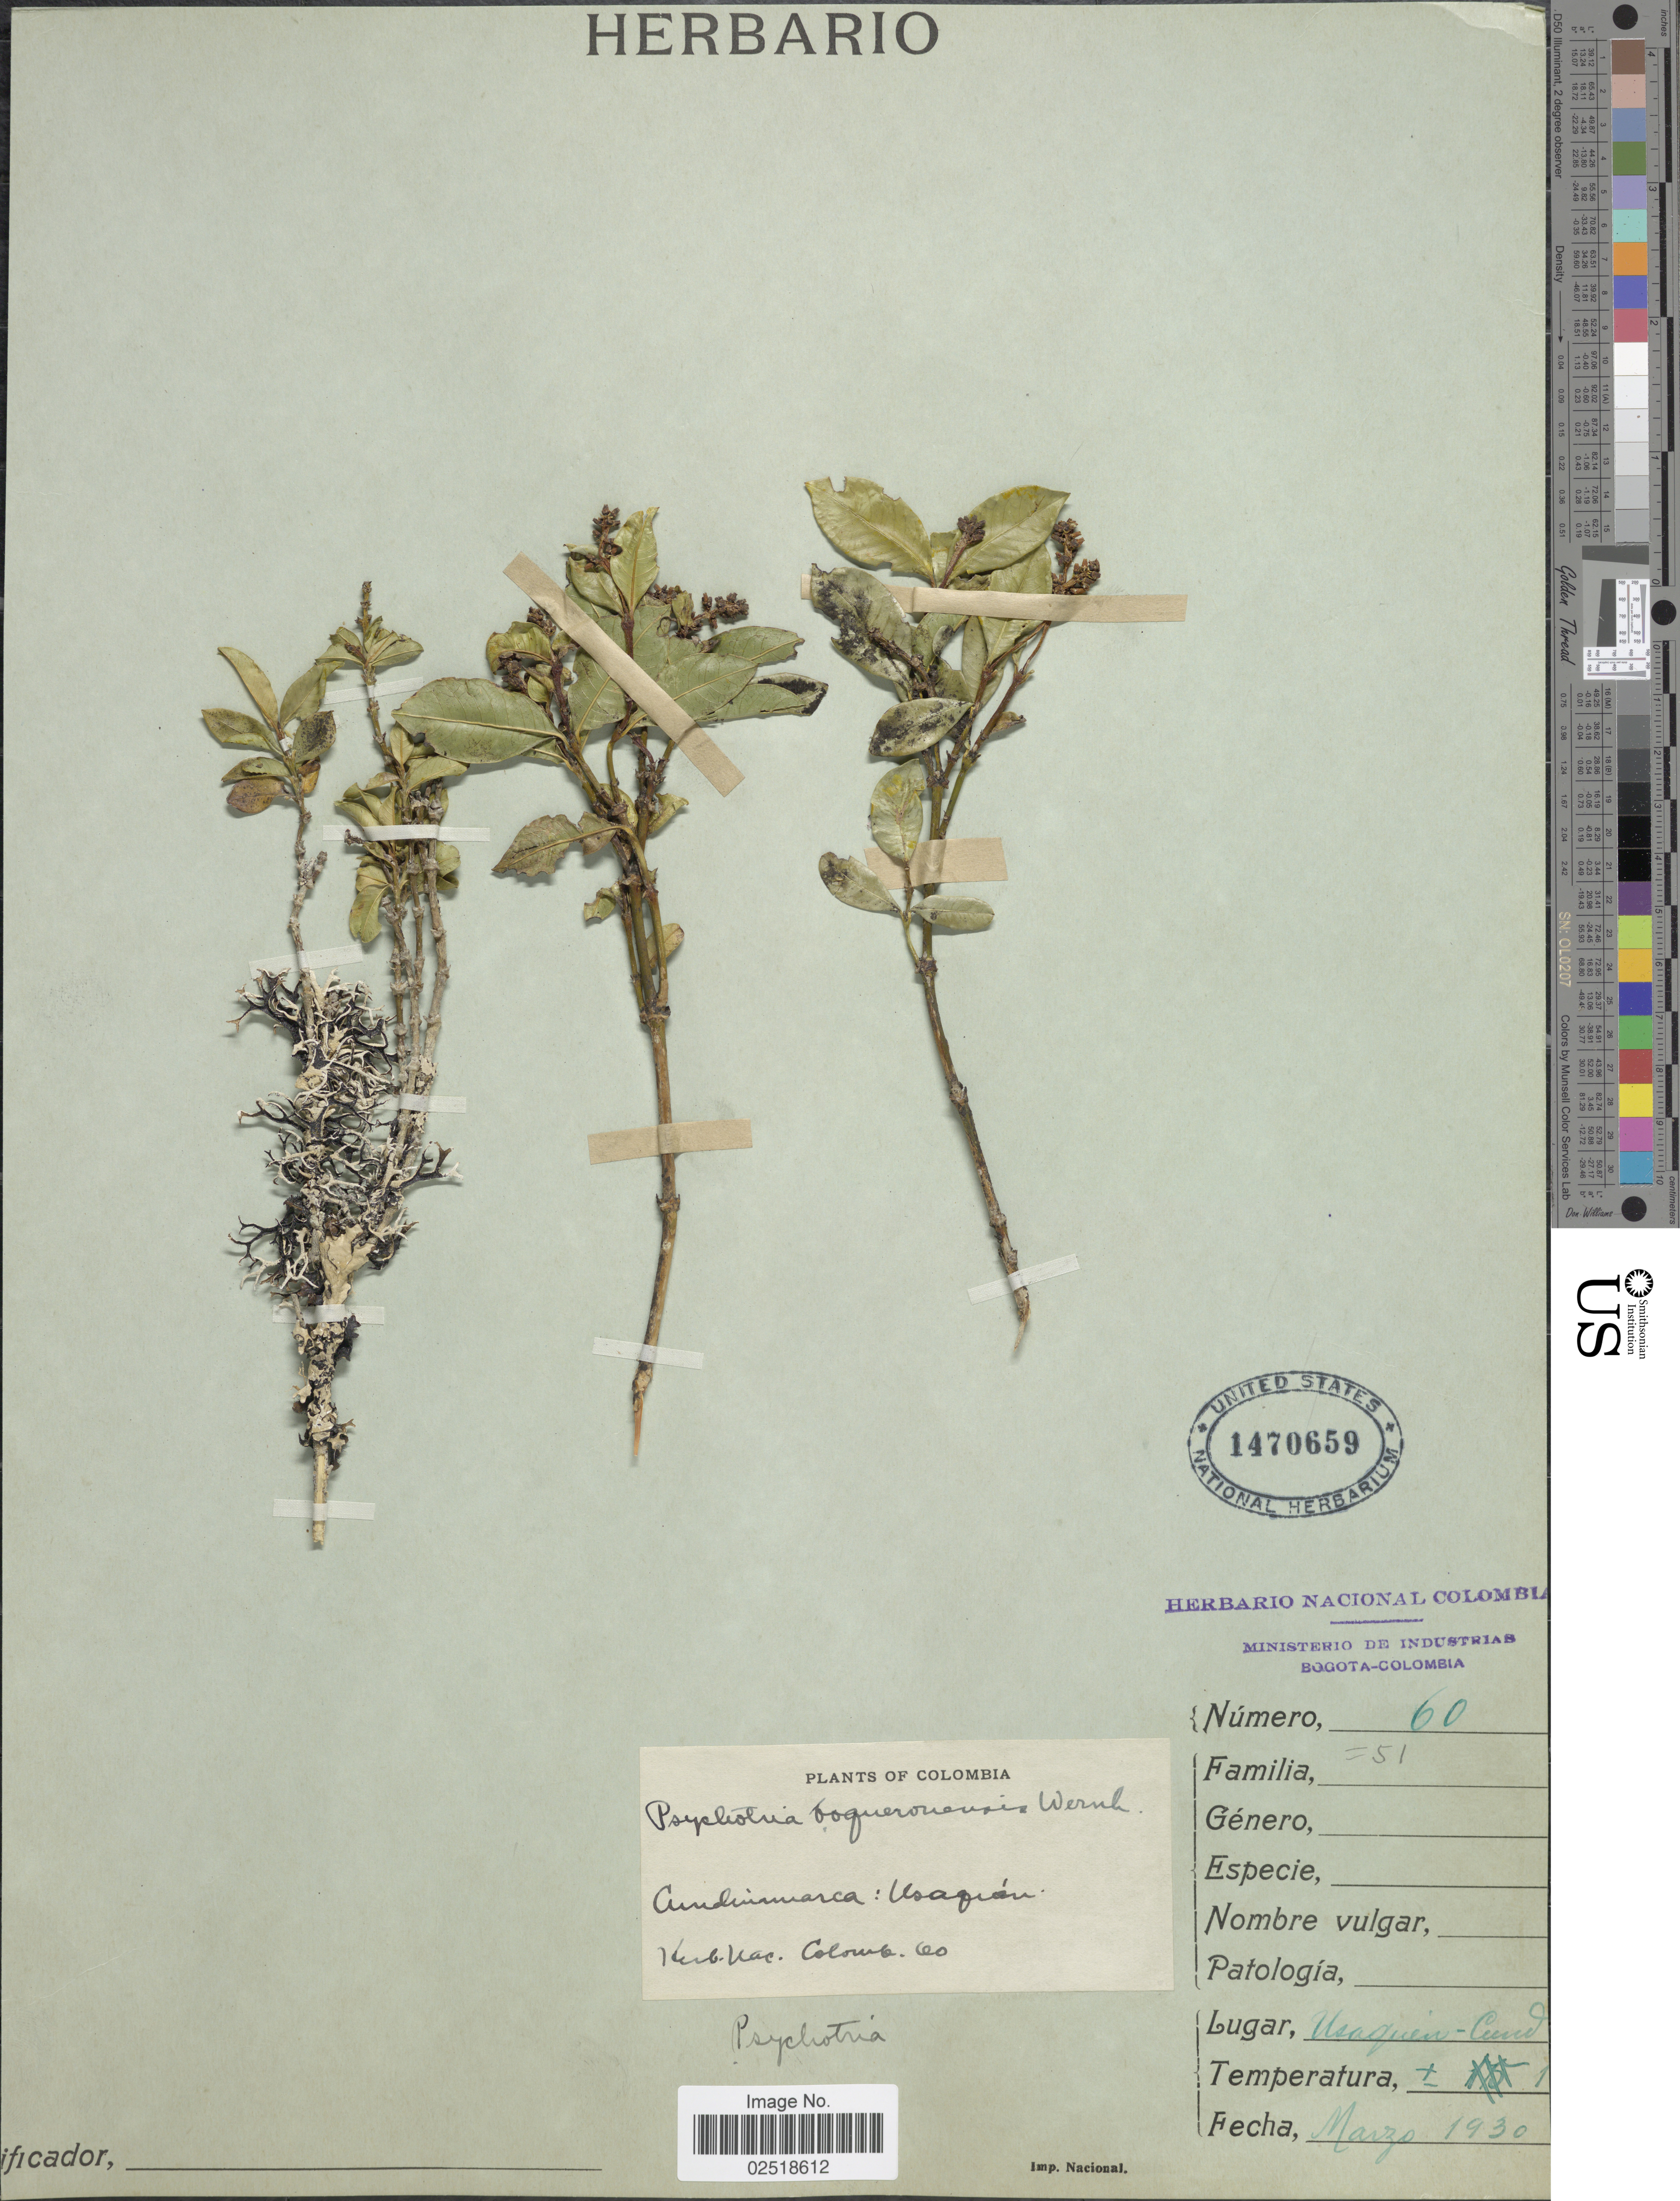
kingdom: Plantae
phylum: Tracheophyta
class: Magnoliopsida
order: Gentianales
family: Rubiaceae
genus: Psychotria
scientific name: Psychotria boqueronensis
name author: Wernham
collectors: ex herb. Nac. Colomb.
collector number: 60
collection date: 1930-03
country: Colombia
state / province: Cundinamarca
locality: Usaquén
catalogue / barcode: US 1470659